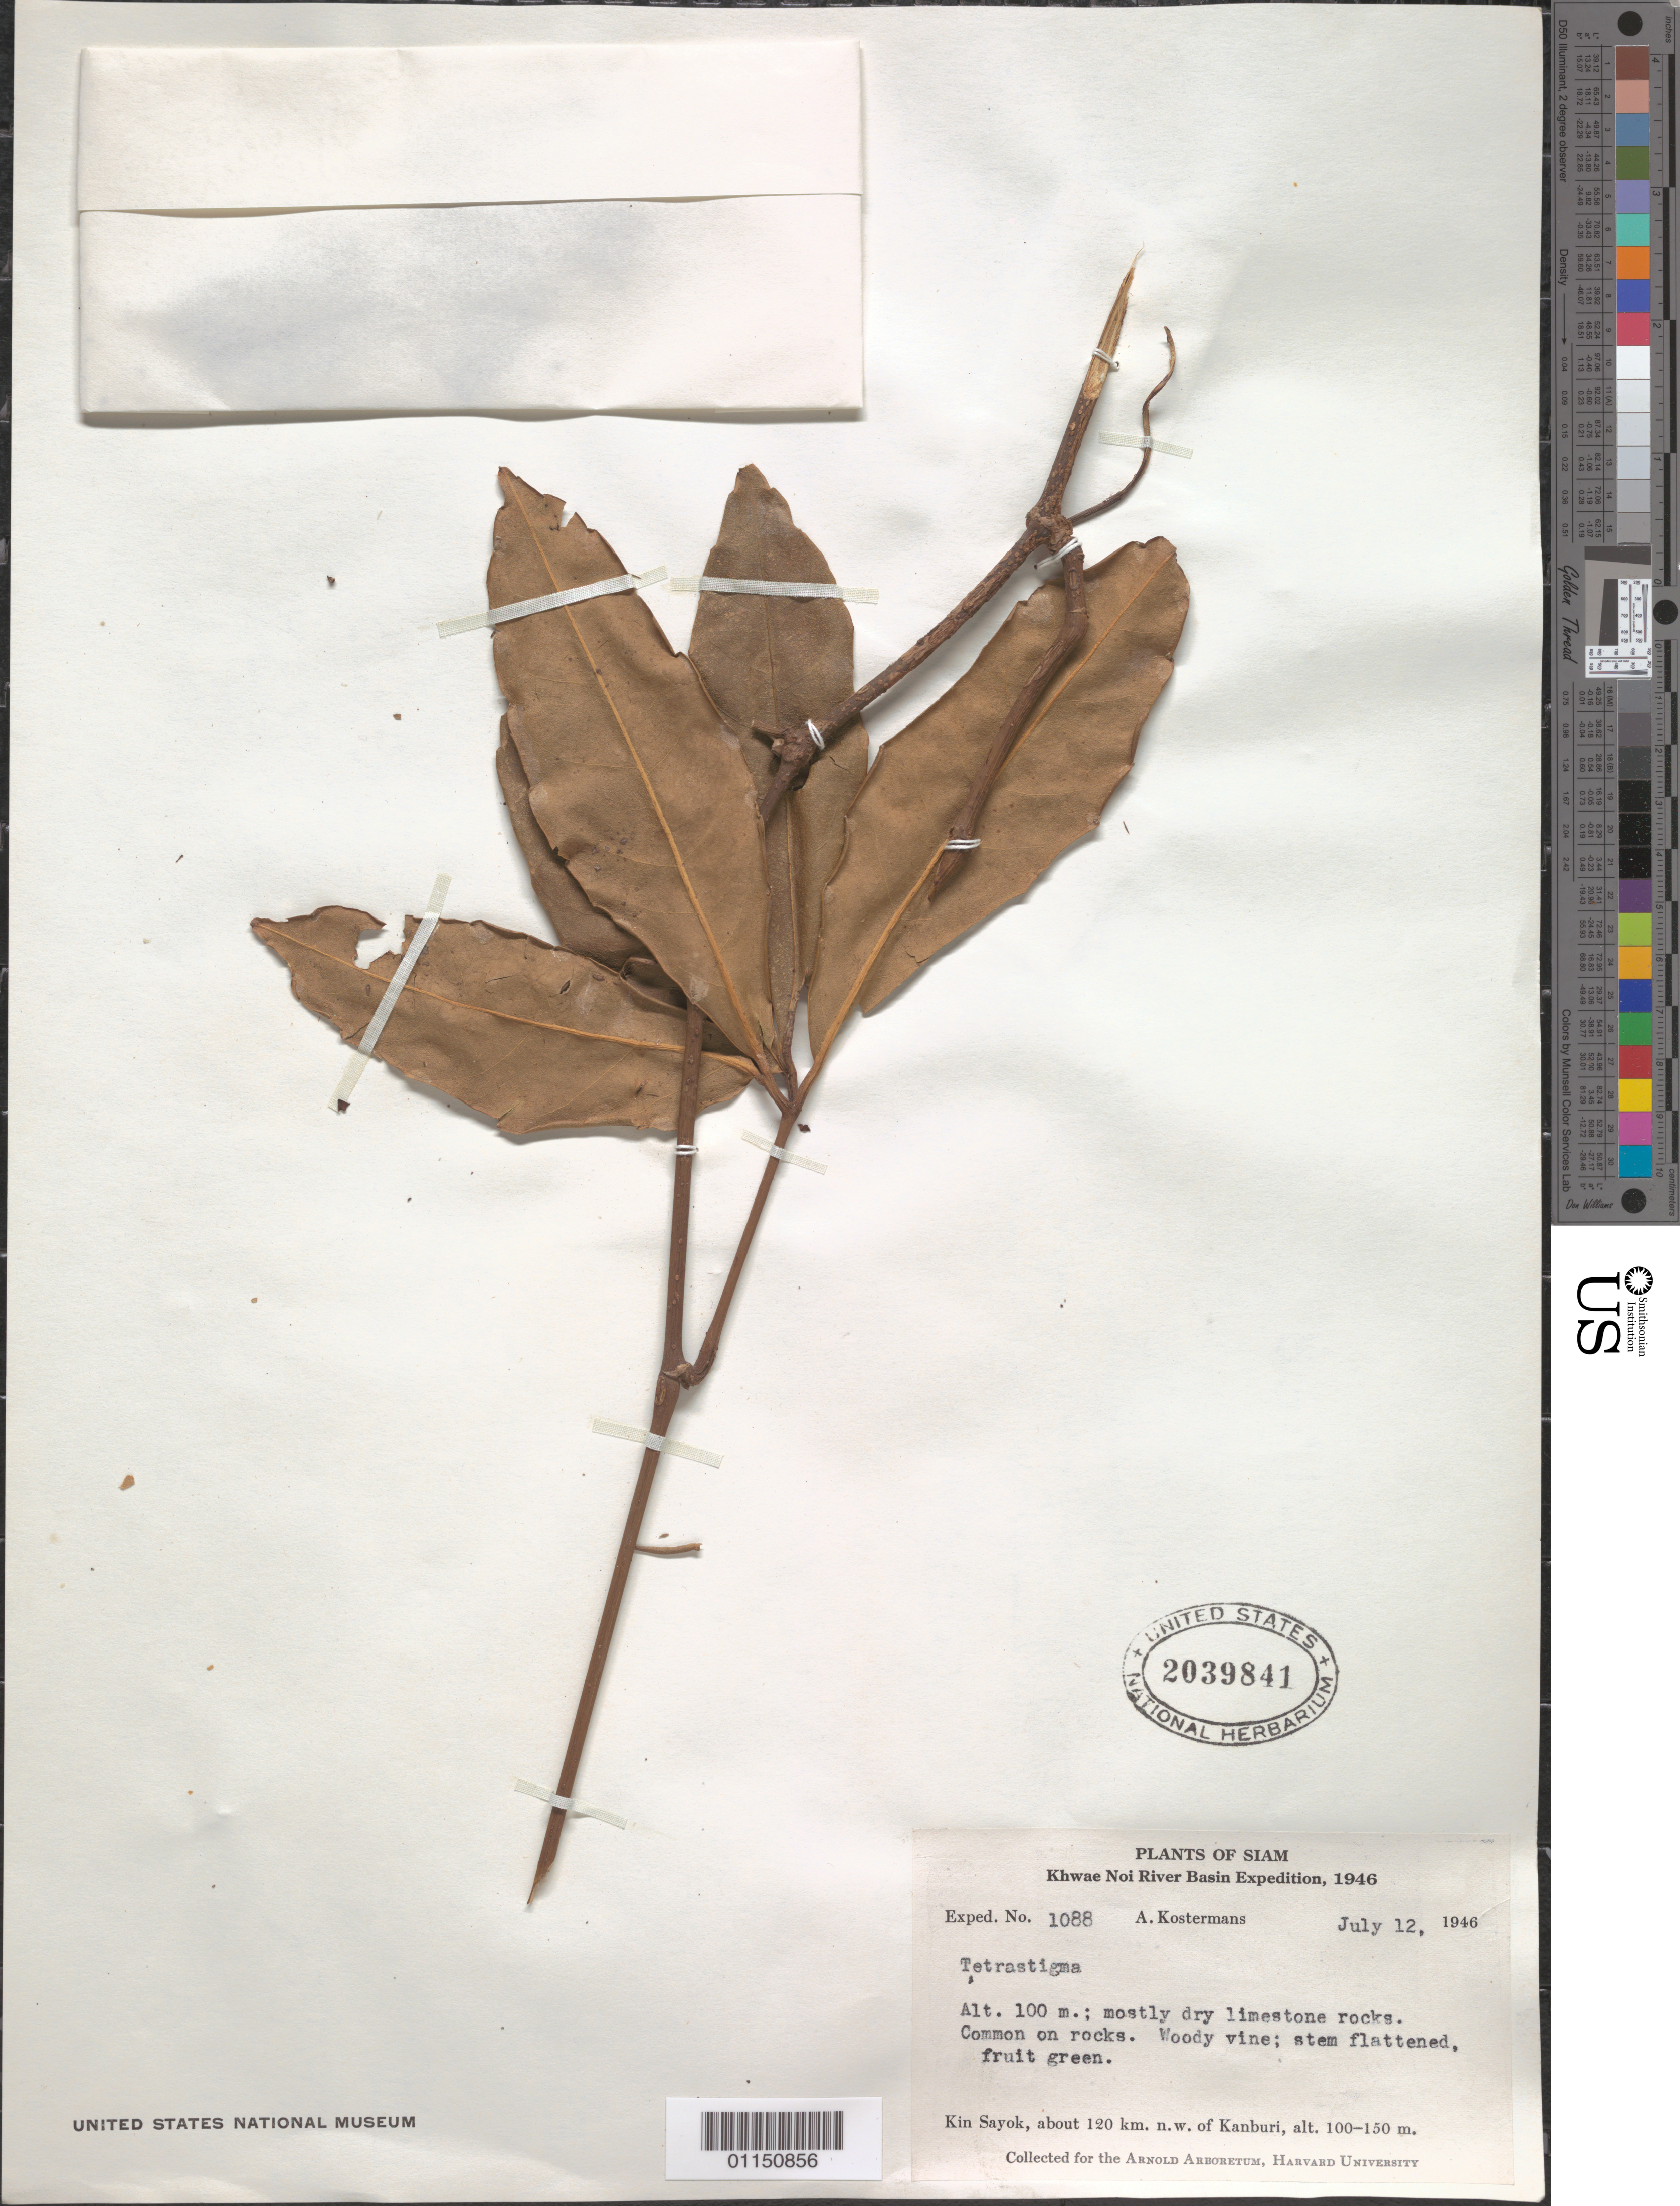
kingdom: Plantae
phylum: Tracheophyta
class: Magnoliopsida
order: Vitales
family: Vitaceae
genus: Tetrastigma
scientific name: Tetrastigma sp.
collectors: A. J. G. Kostermans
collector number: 1088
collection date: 1946-07-12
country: Thailand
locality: Kin Sayok, about 120 km NW of Kanburi.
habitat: Mostly dry limestone rocks. Common on rocks. Woody vine.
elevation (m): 100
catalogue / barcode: US 2039841